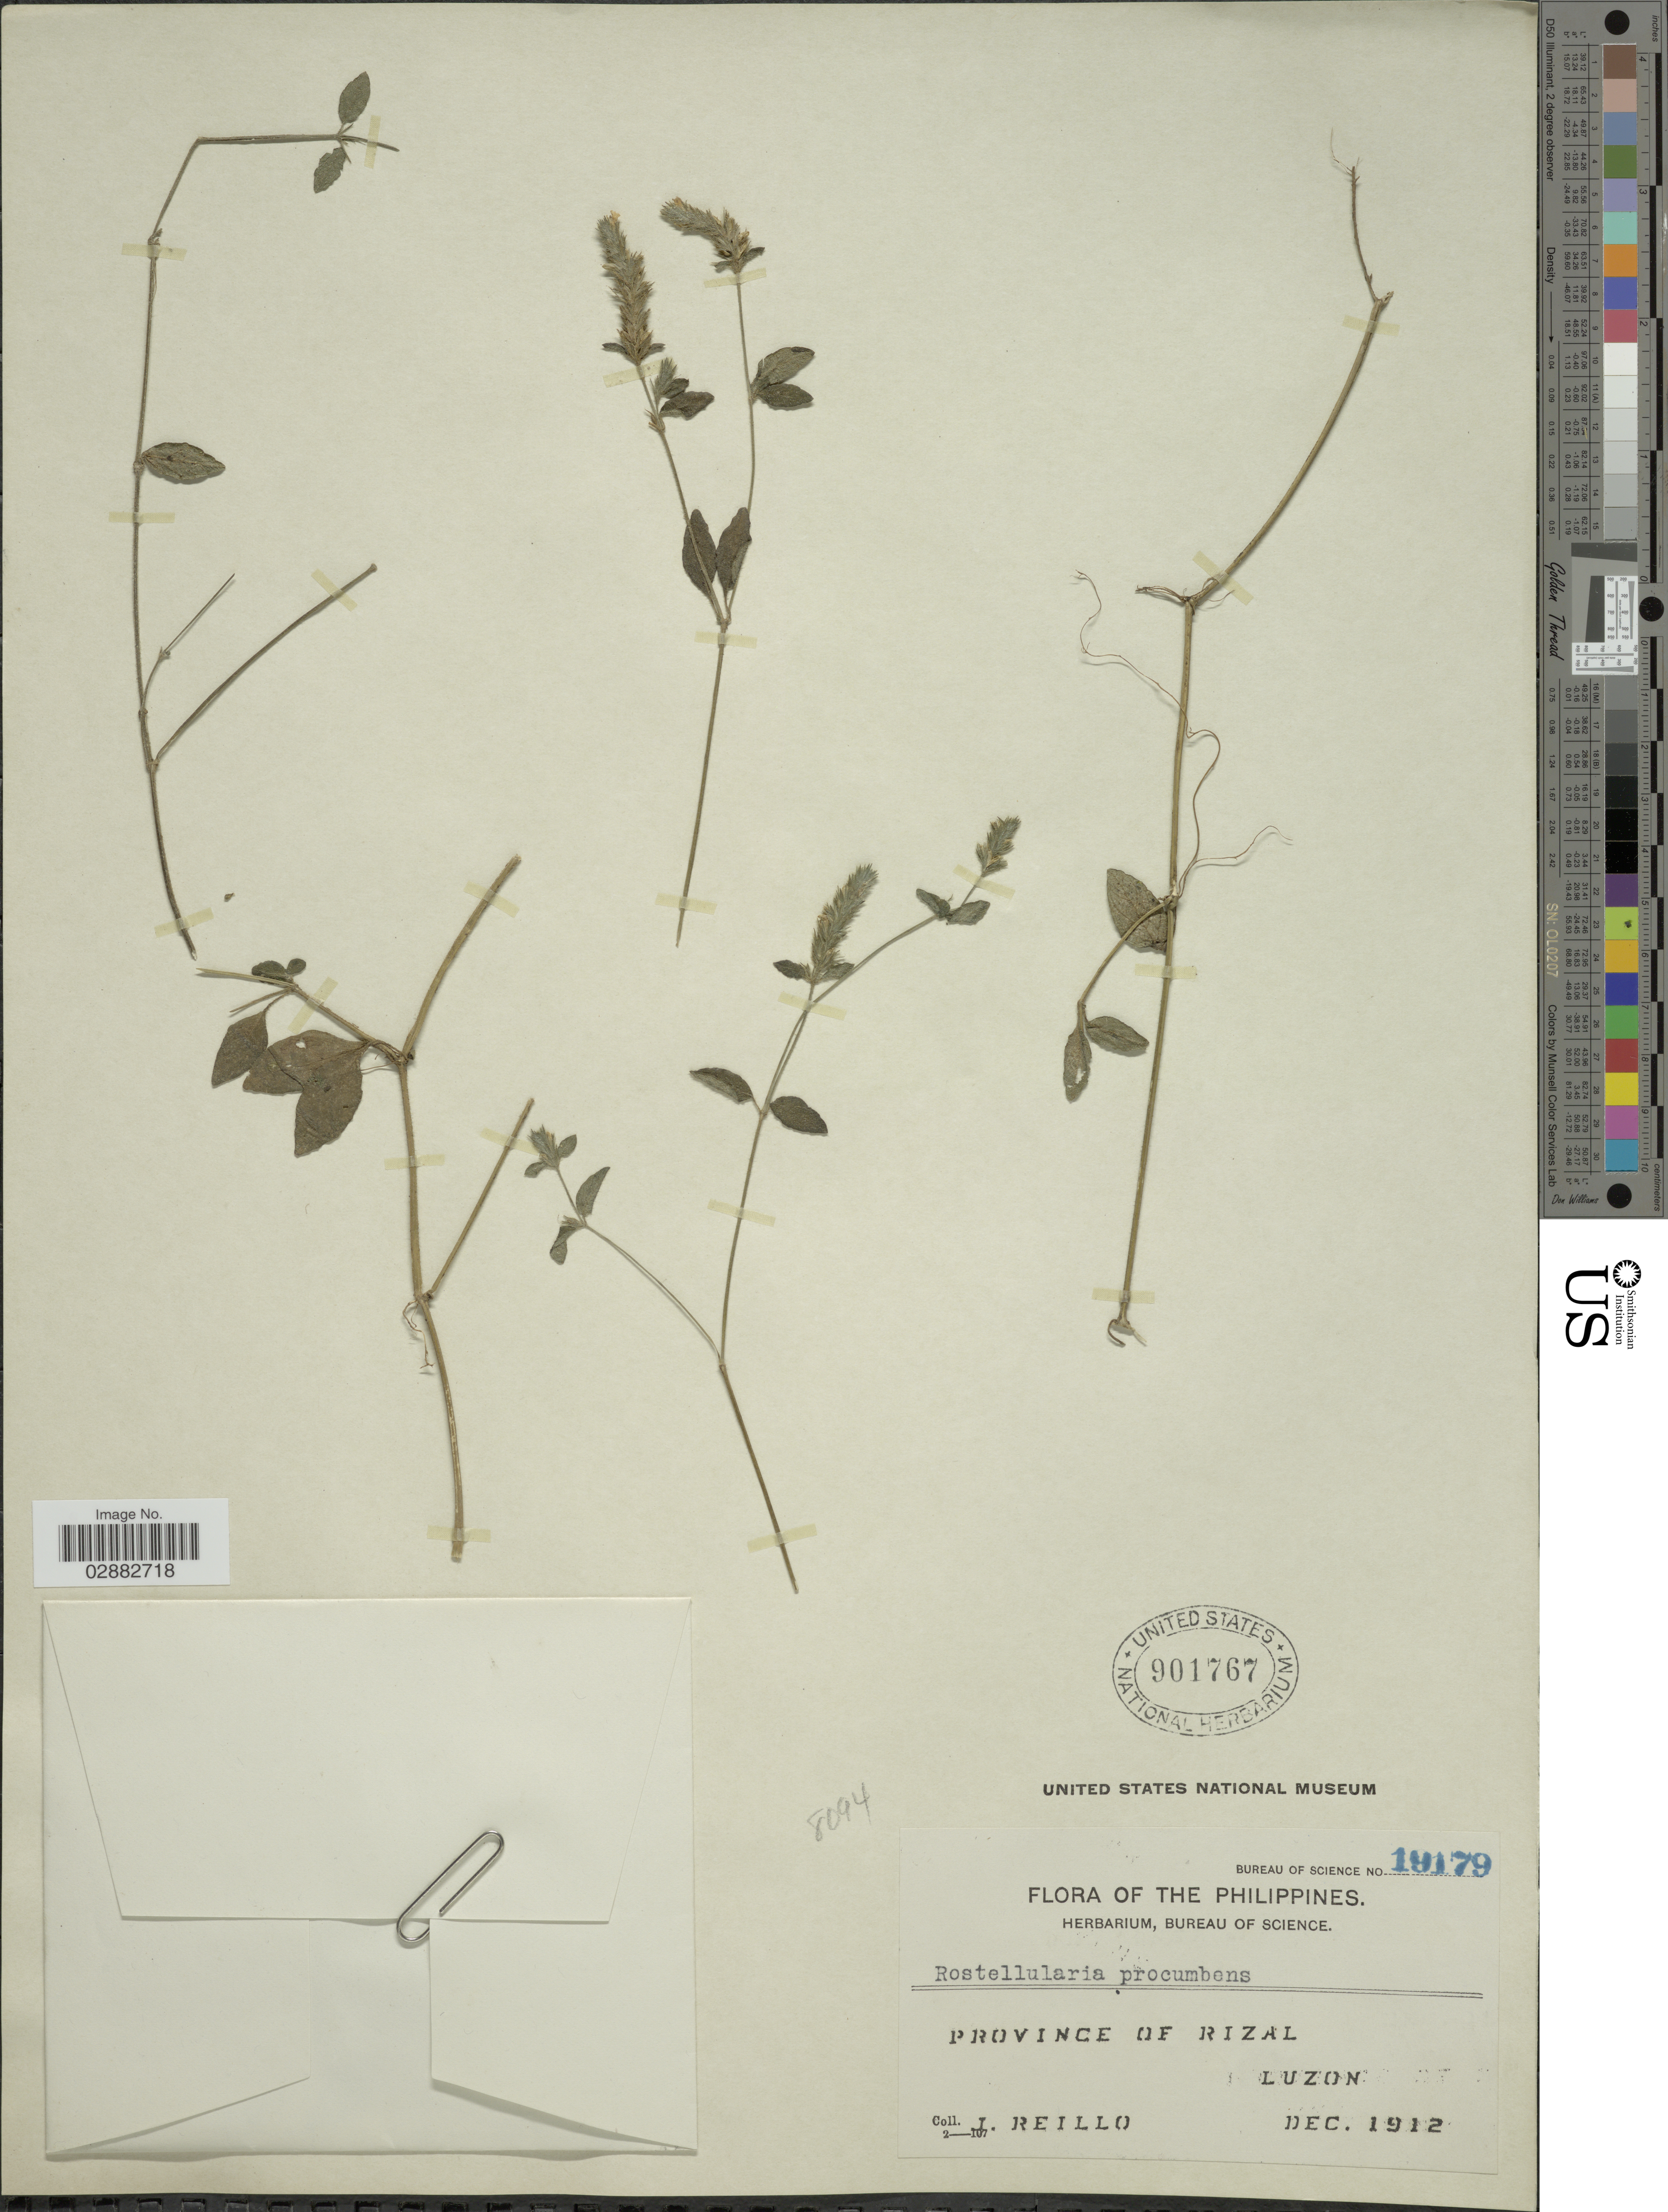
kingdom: Plantae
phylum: Tracheophyta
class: Magnoliopsida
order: Lamiales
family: Acanthaceae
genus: Justicia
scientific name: Justicia procumbens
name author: L.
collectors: J. Reillo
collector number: Bureau of Science 19179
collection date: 1912-12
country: Philippines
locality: Province of Rizal, Luzon.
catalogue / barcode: US 901767